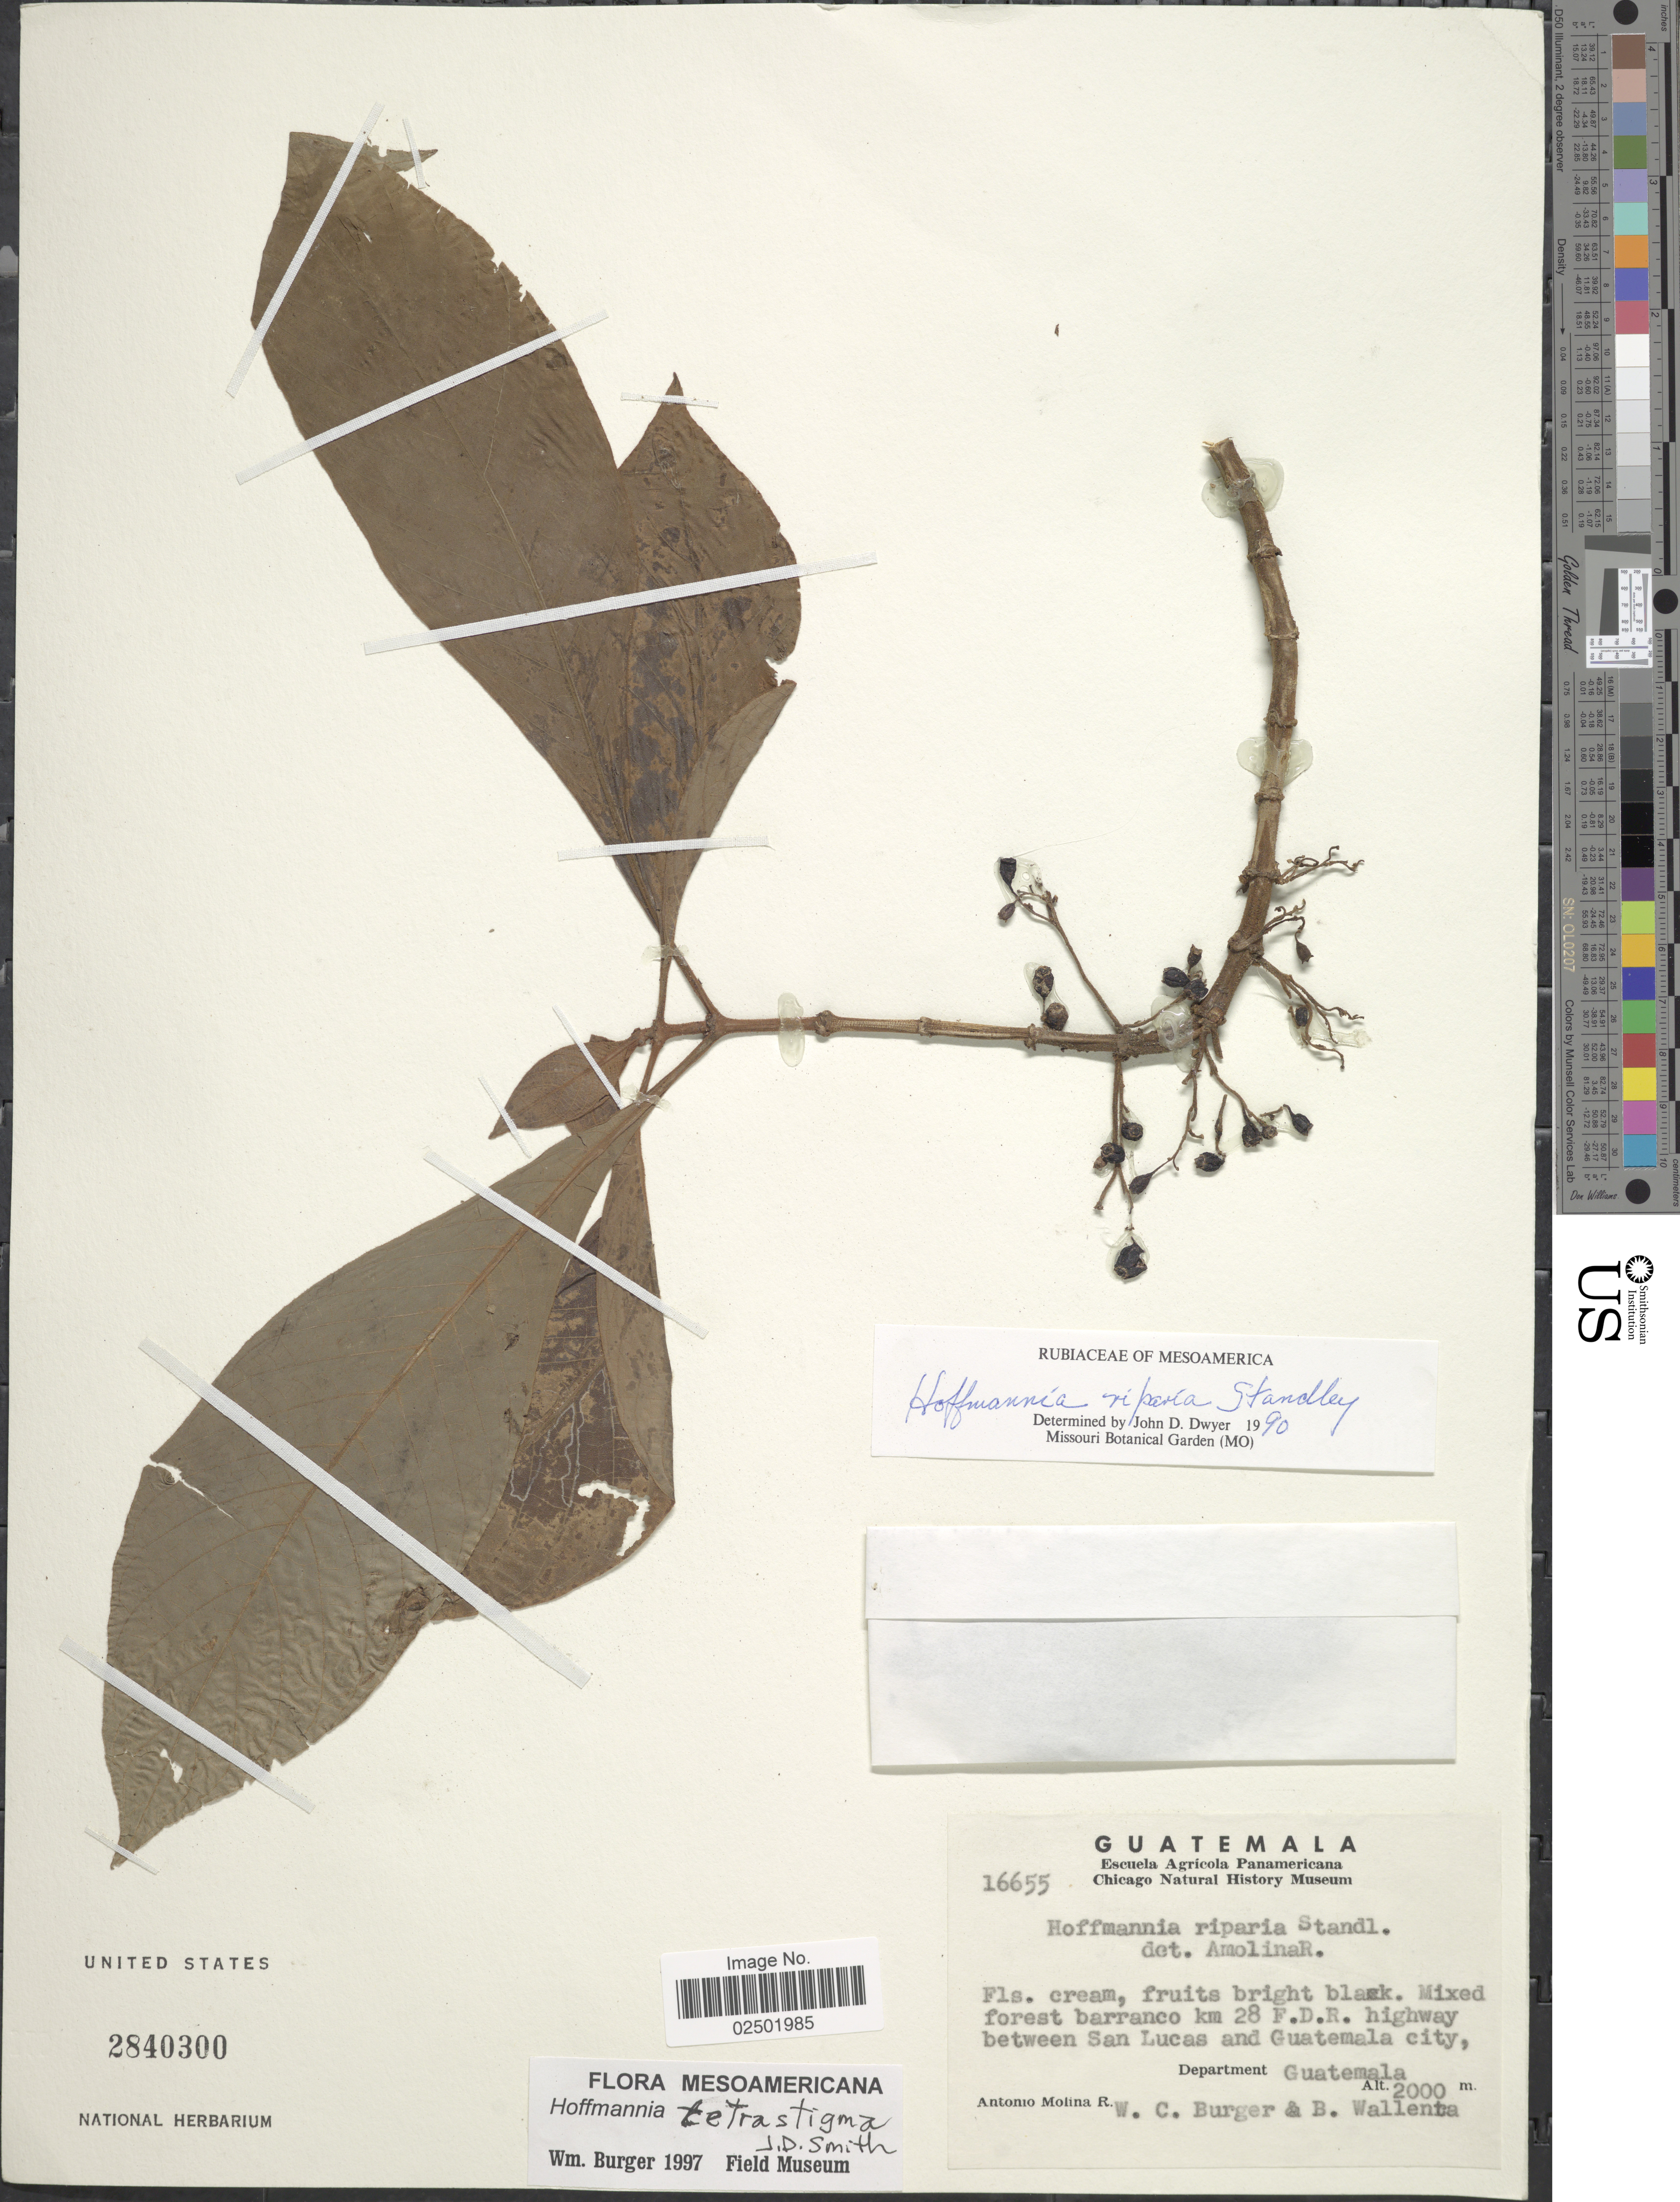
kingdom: Plantae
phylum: Tracheophyta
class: Magnoliopsida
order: Gentianales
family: Rubiaceae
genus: Hoffmannia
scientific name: Hoffmannia tetrastigma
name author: Donn. Sm.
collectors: A. Molina R., W. Burger & B. Wallenta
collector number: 16655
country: Guatemala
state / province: Guatemala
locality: km 28 F.D.R. highway between San Lucas and Guatemala city.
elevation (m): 2000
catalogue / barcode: US 2840300